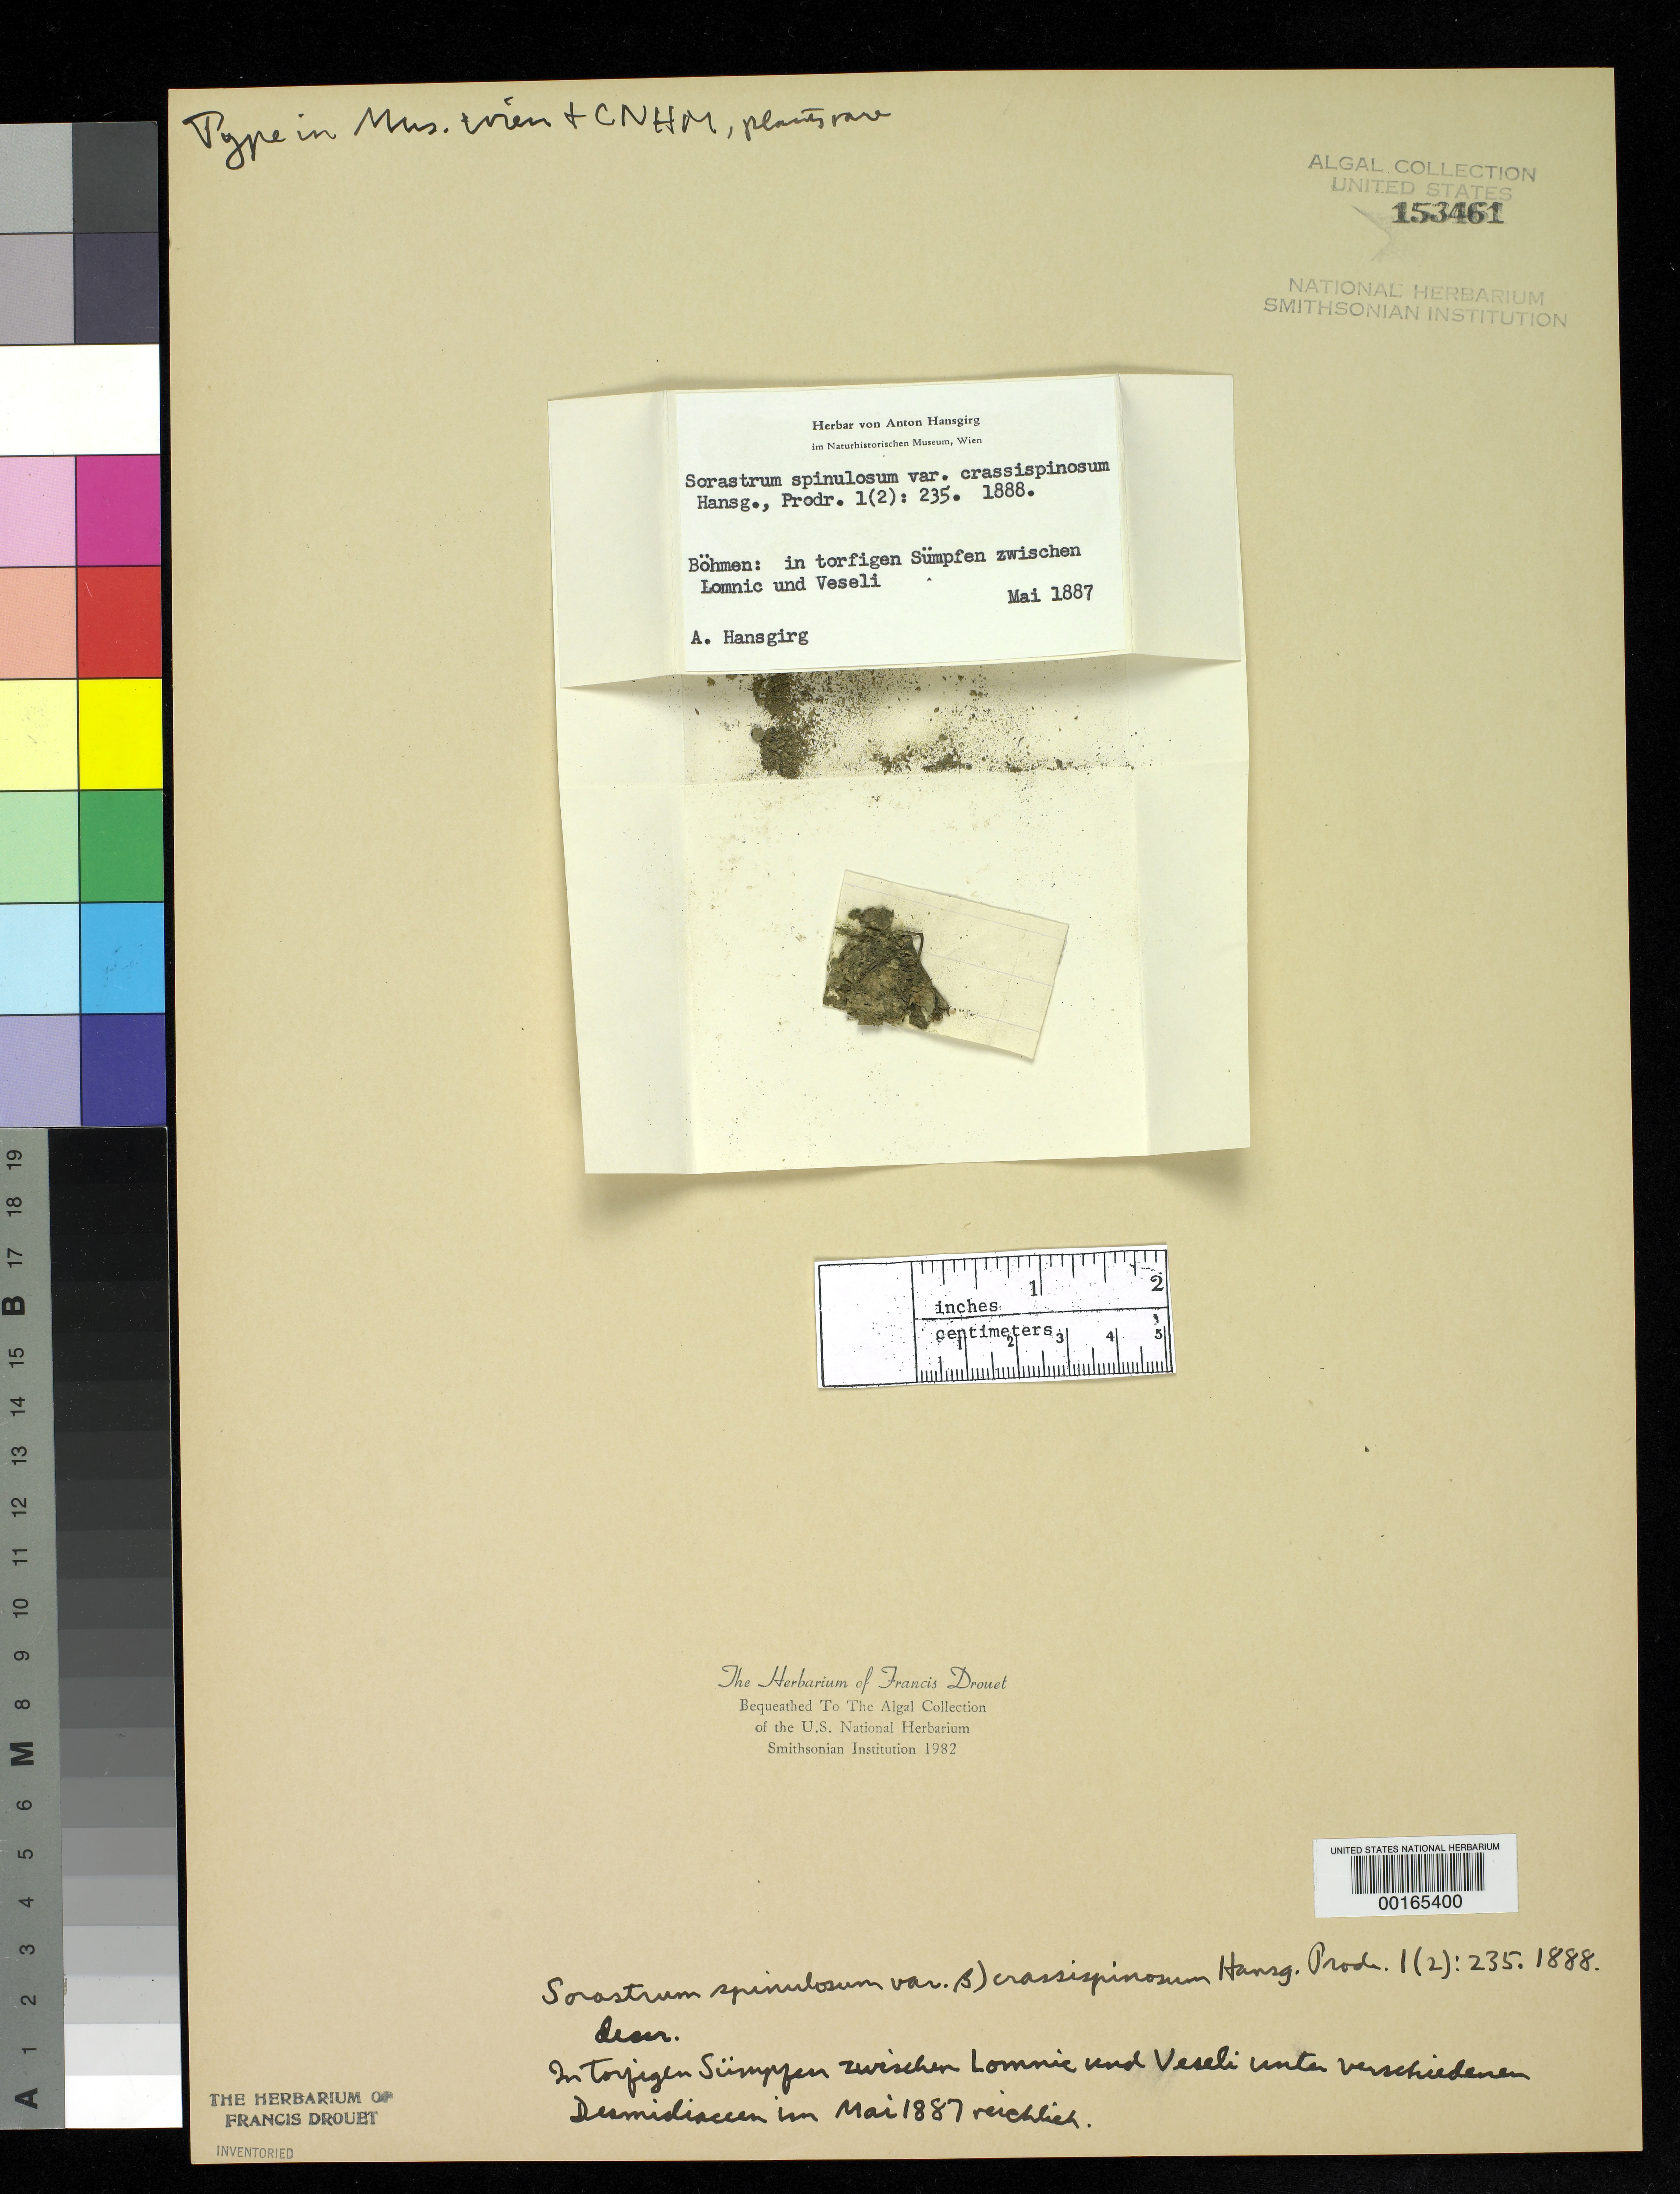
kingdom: Plantae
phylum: Chlorophyta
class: Chlorophyceae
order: Sphaeropleales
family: Hydrodictyaceae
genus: Sorastrum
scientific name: Sorastrum spinulosum var. crassispinosum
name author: Hansg.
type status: Isotype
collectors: A. Hansgirg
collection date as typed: May 1887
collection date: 1887-05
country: Czechia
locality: Between Lomnic and Veseli. [Bohemia (Bohmen)]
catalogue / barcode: US 153461